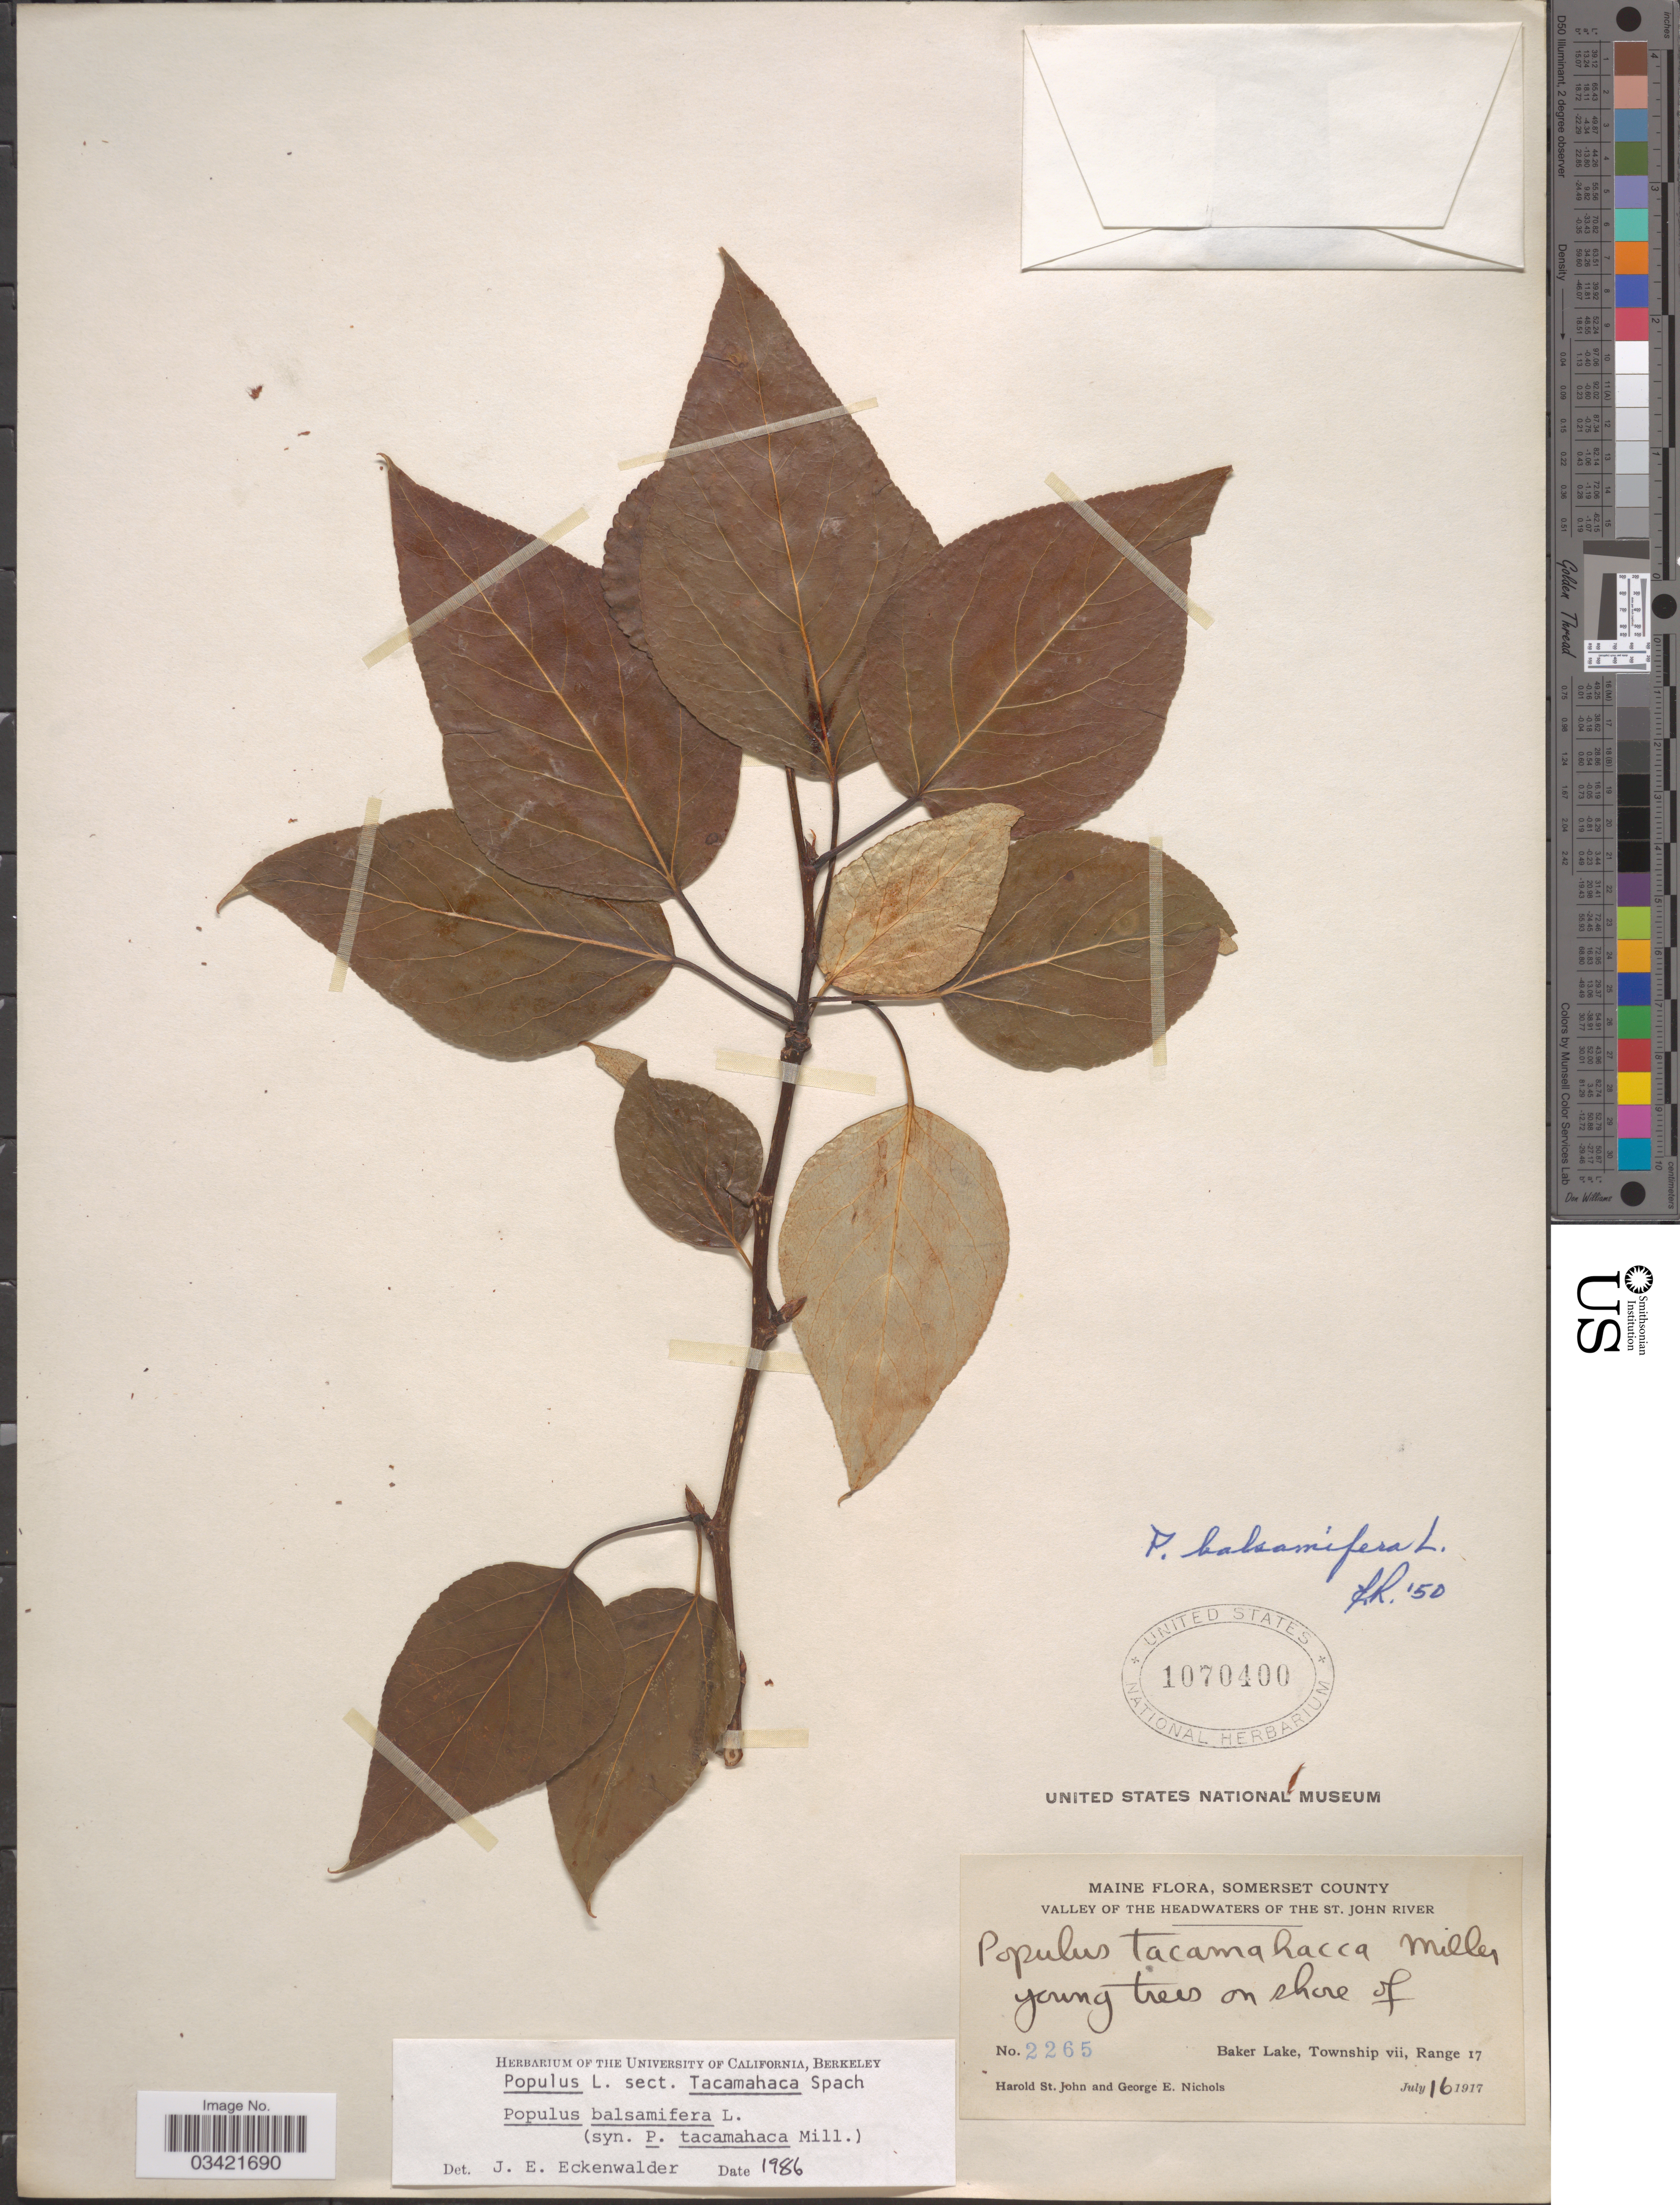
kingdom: Plantae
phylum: Tracheophyta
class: Magnoliopsida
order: Malpighiales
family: Salicaceae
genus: Populus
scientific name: Populus balsamifera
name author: L.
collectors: H. St. John & G. E. Nichols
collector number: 2265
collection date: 1917-07-16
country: United States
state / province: Maine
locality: Somerset County. Valley of the Headquarters of the St. John River. Baker Lake, Township vii, Range 17.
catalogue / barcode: US 1070400